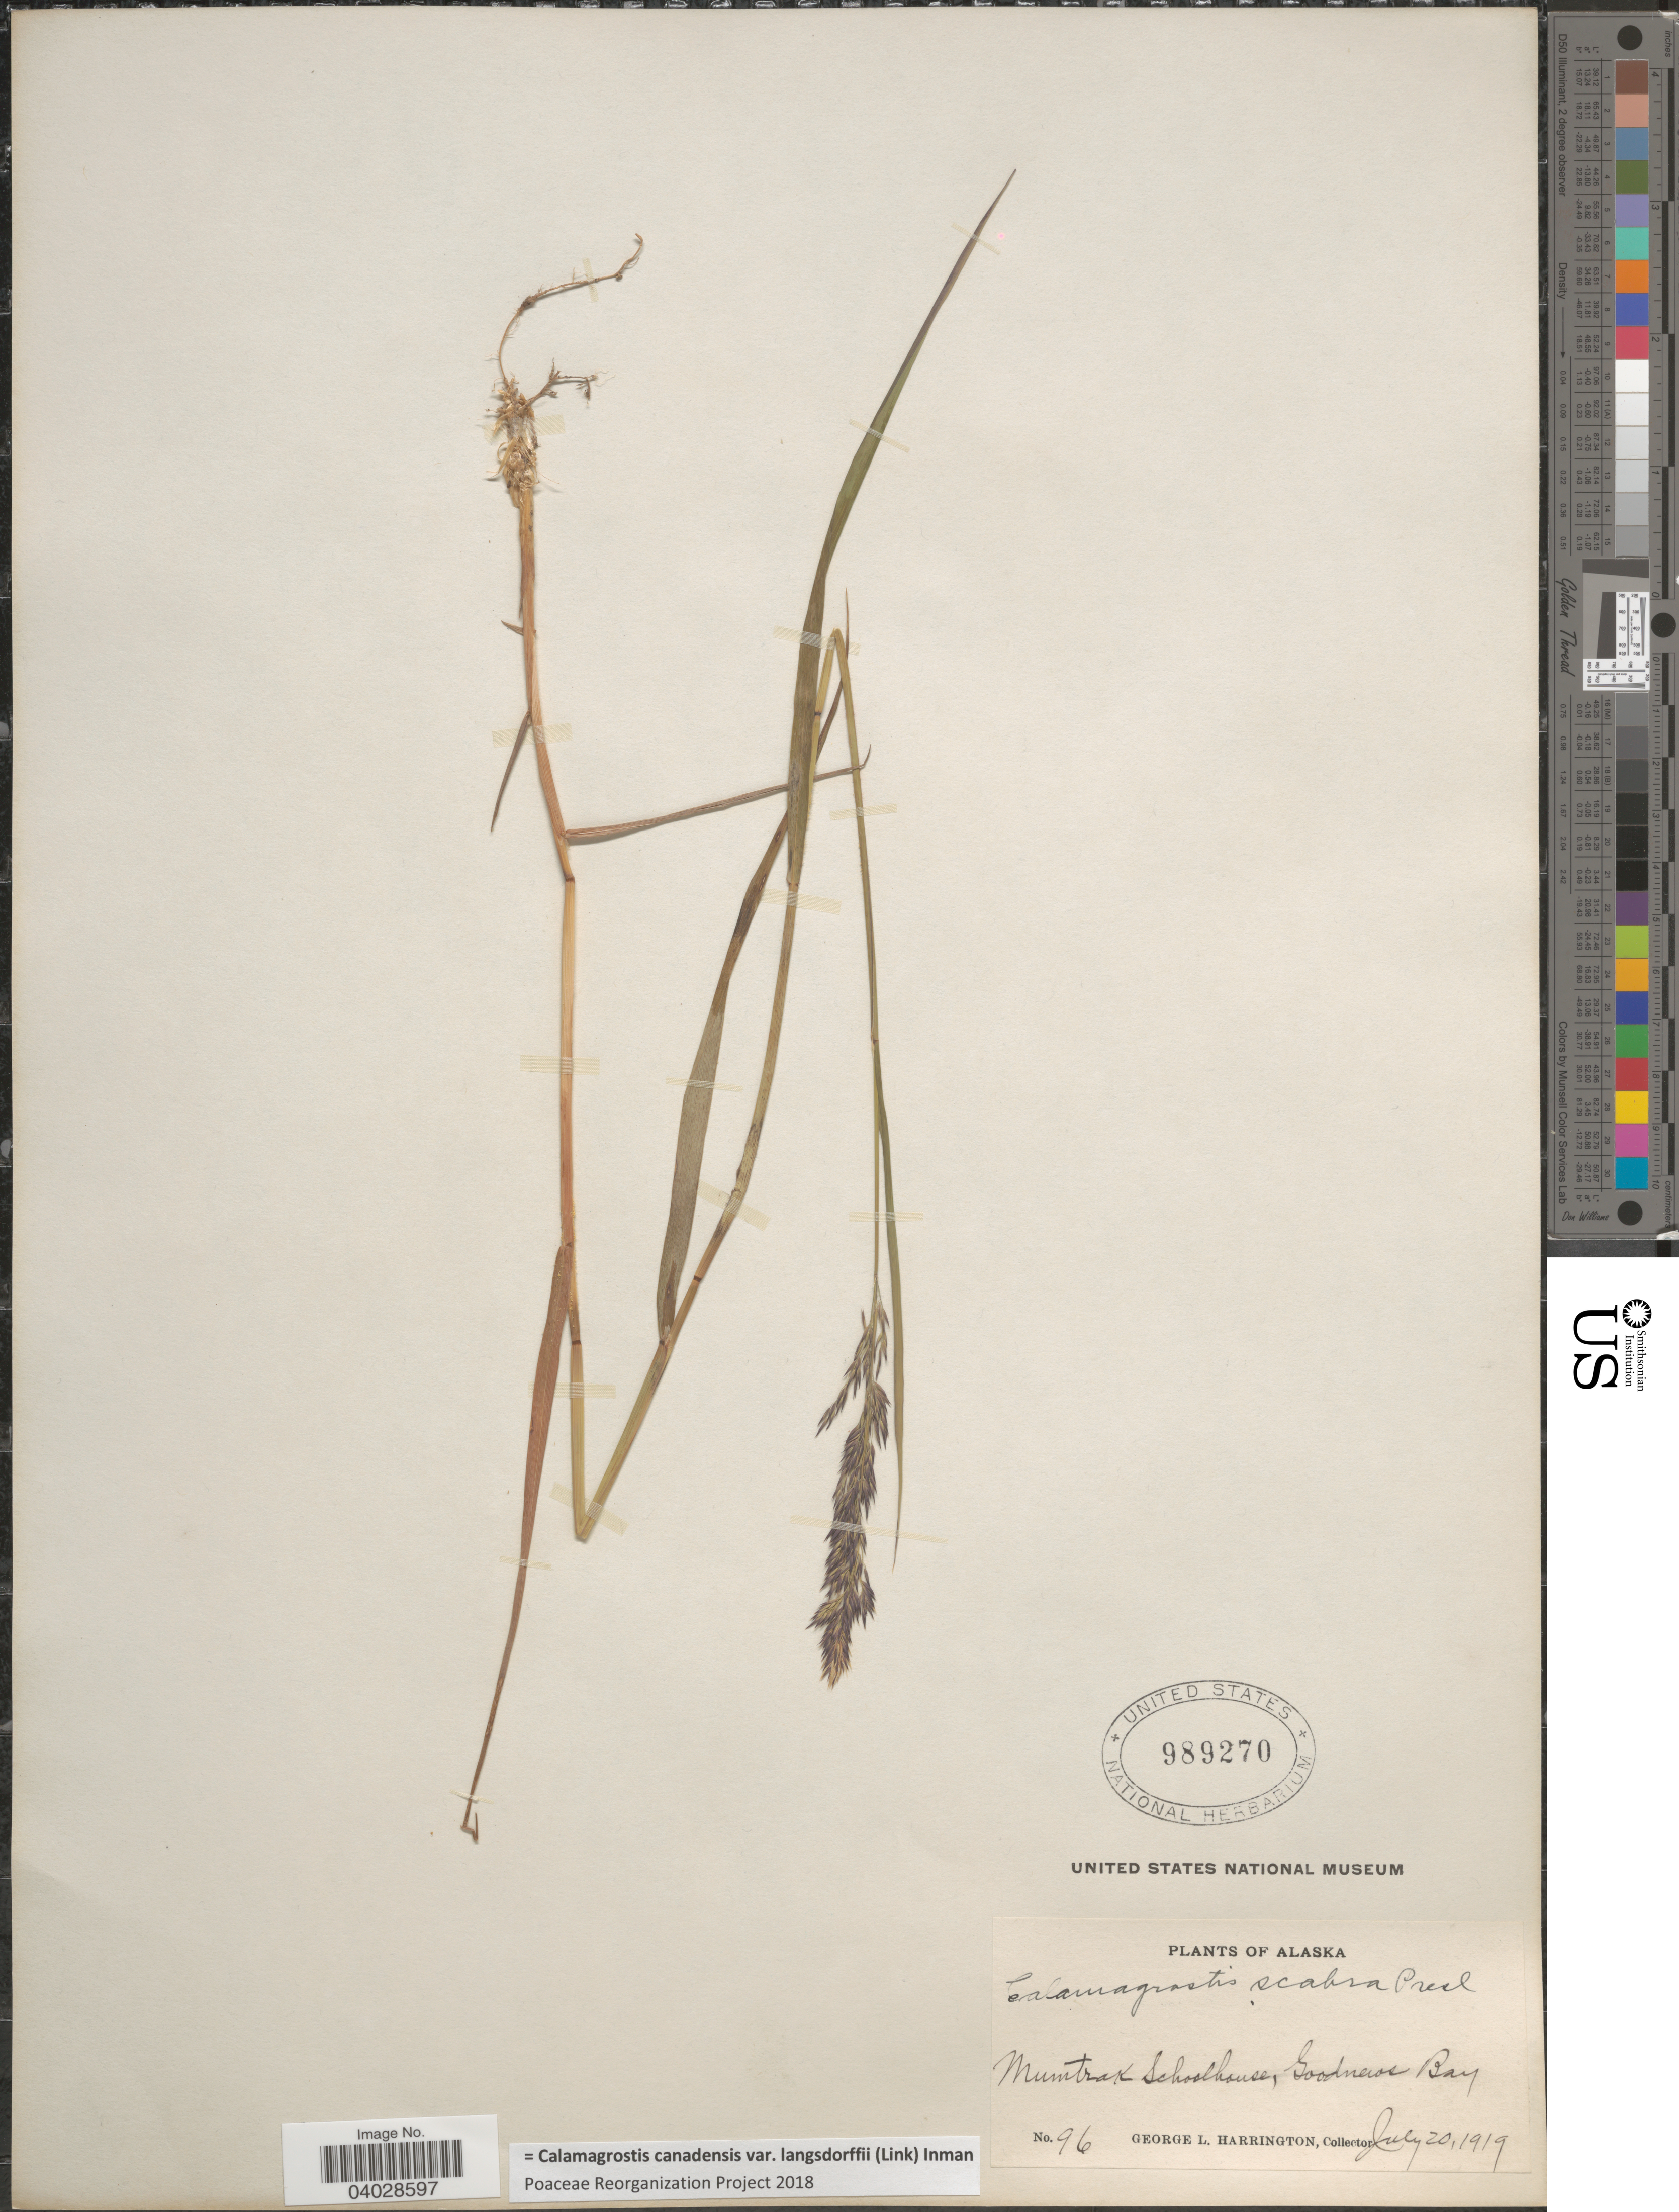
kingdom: Plantae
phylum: Tracheophyta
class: Liliopsida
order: Poales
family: Poaceae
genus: Calamagrostis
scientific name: Calamagrostis canadensis var. langsdorffii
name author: (Link) Inman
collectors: G. Harrington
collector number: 96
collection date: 1919-07-20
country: United States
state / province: Alaska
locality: Mumtrak Schoolhouse, Goodnews Bay.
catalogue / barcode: US 989270